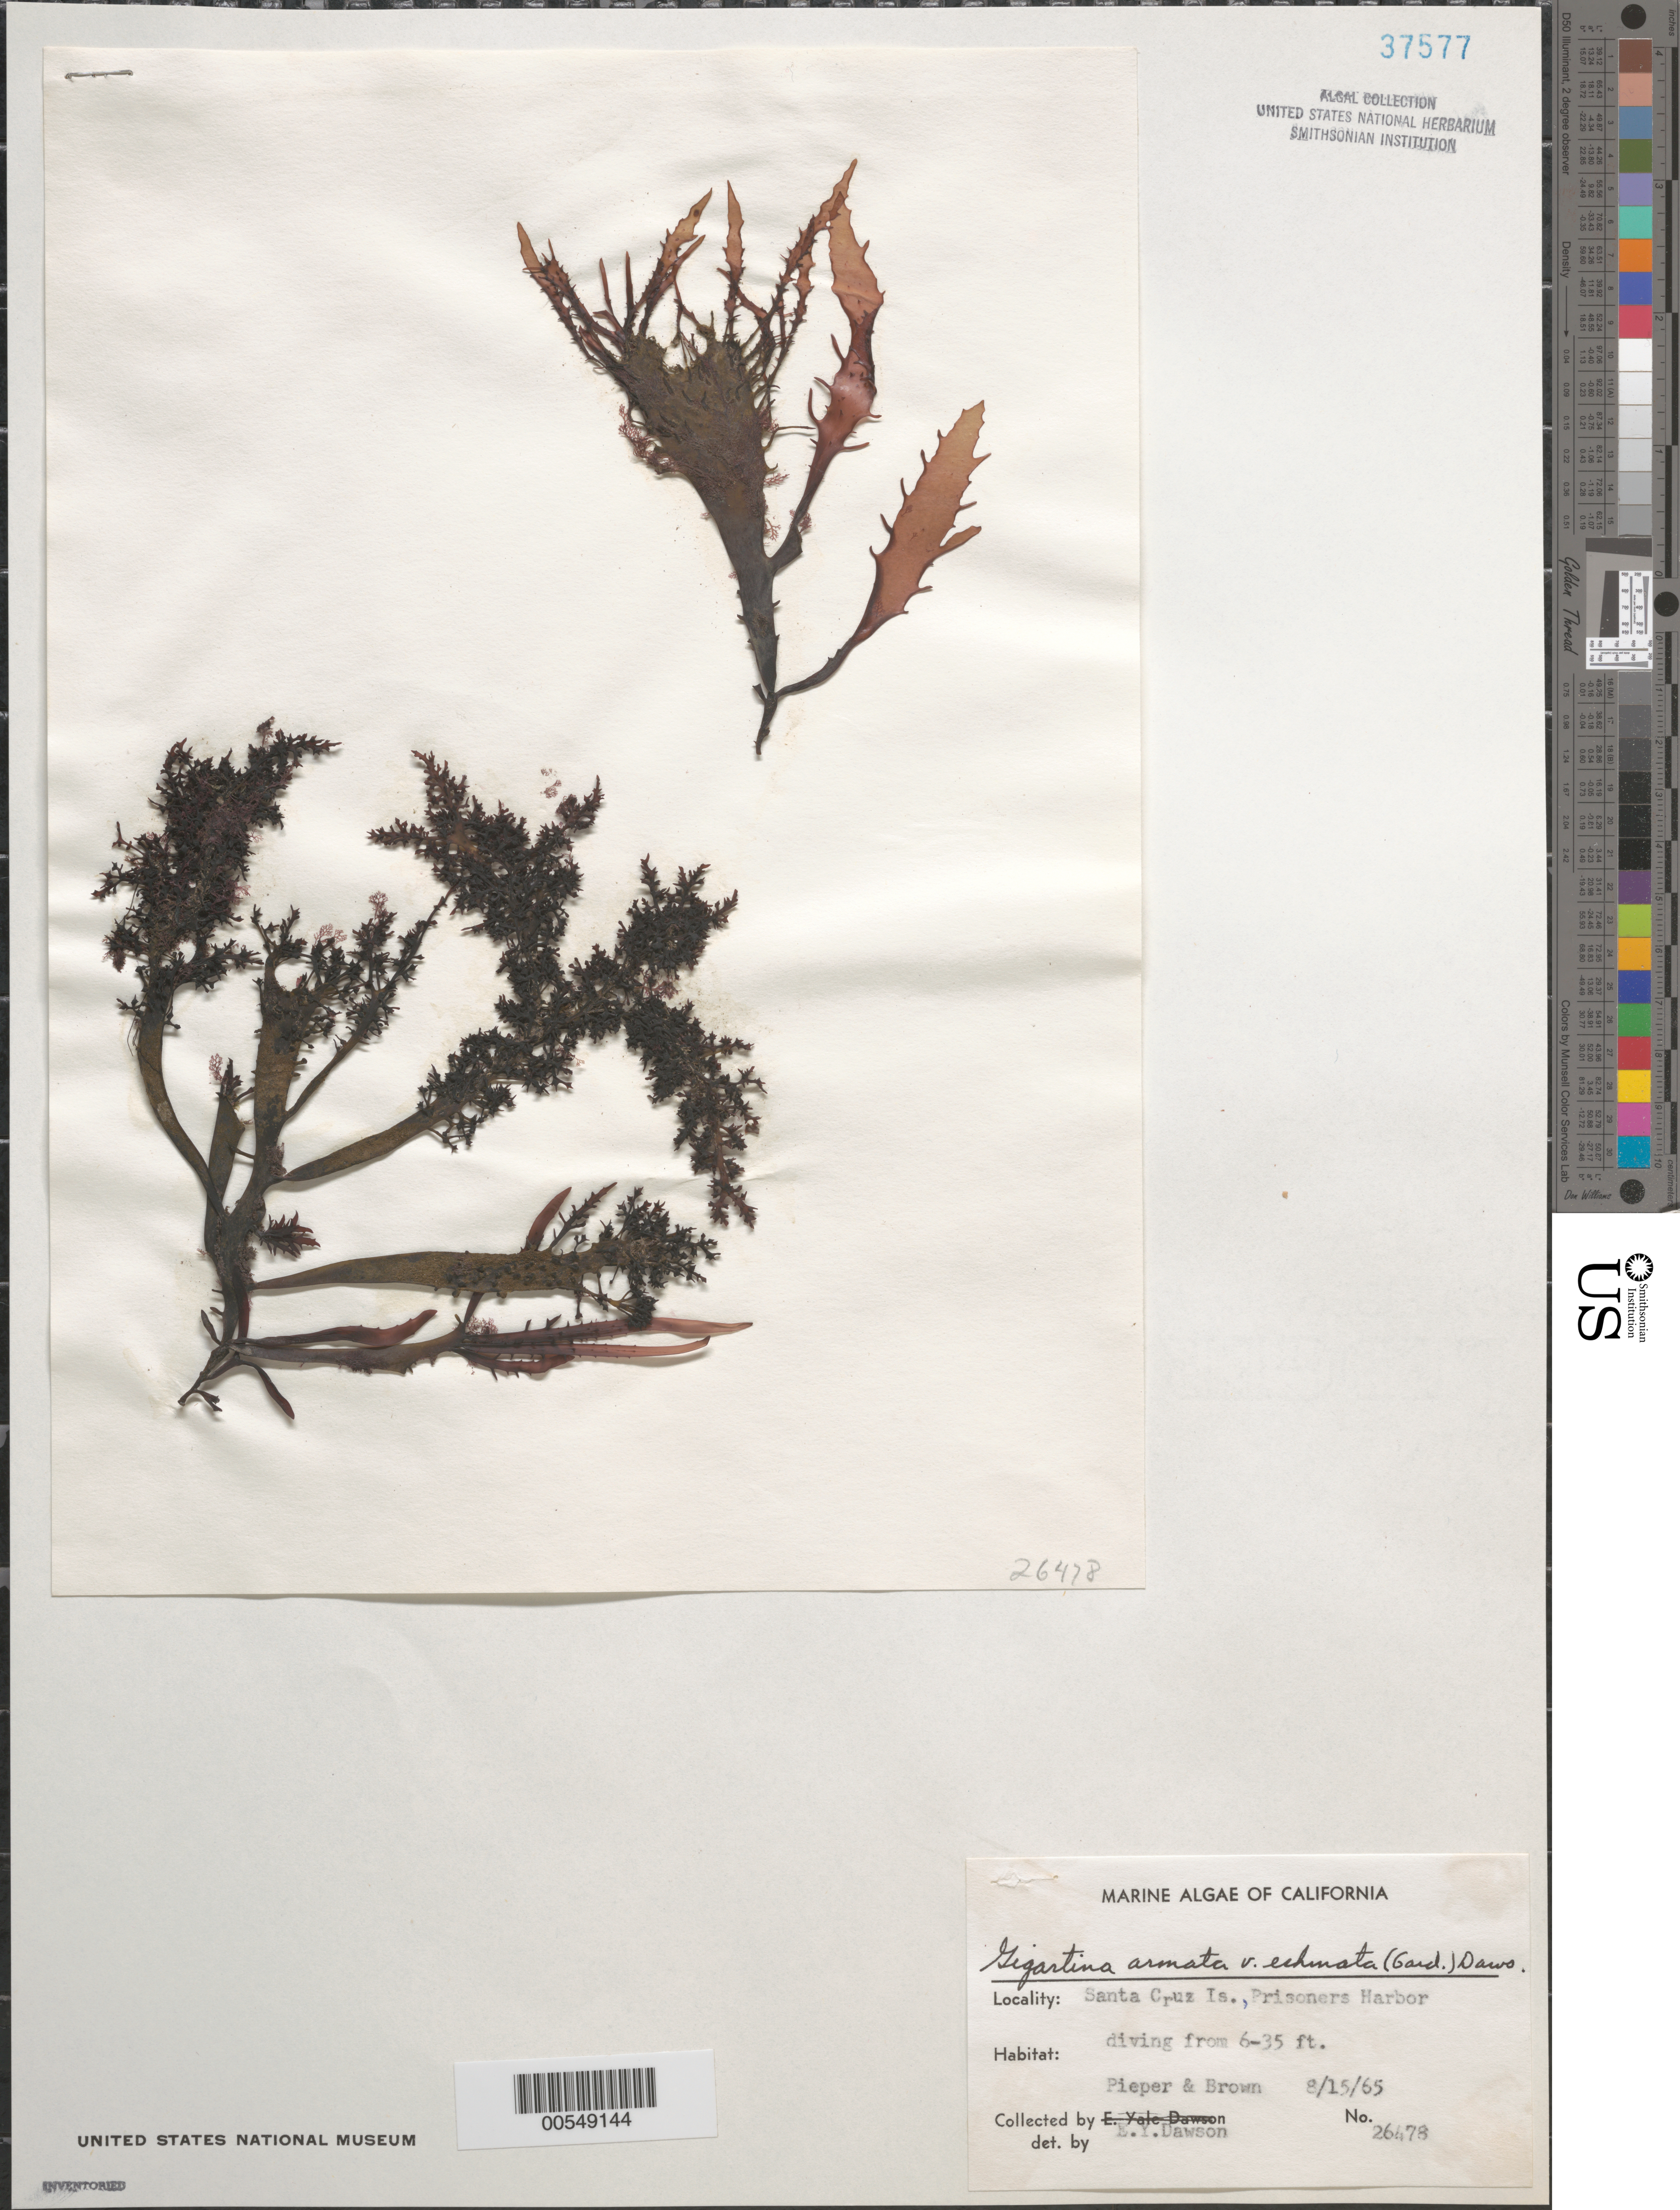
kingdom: Plantae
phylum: Rhodophyta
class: Florideophyceae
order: Gigartinales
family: Gigartinaceae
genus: Gigartina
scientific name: Gigartina armata var. echinata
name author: (N.L. Gardner) E.Y. Dawson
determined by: Dawson, E. Y.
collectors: D. Pieper & D. Brown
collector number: EYD 26478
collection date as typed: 15 Aug 1965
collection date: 1965-08-15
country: United States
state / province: California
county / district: Santa Barbara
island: Santa Cruz Island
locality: Prisoner's Harbor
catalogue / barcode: US 37577